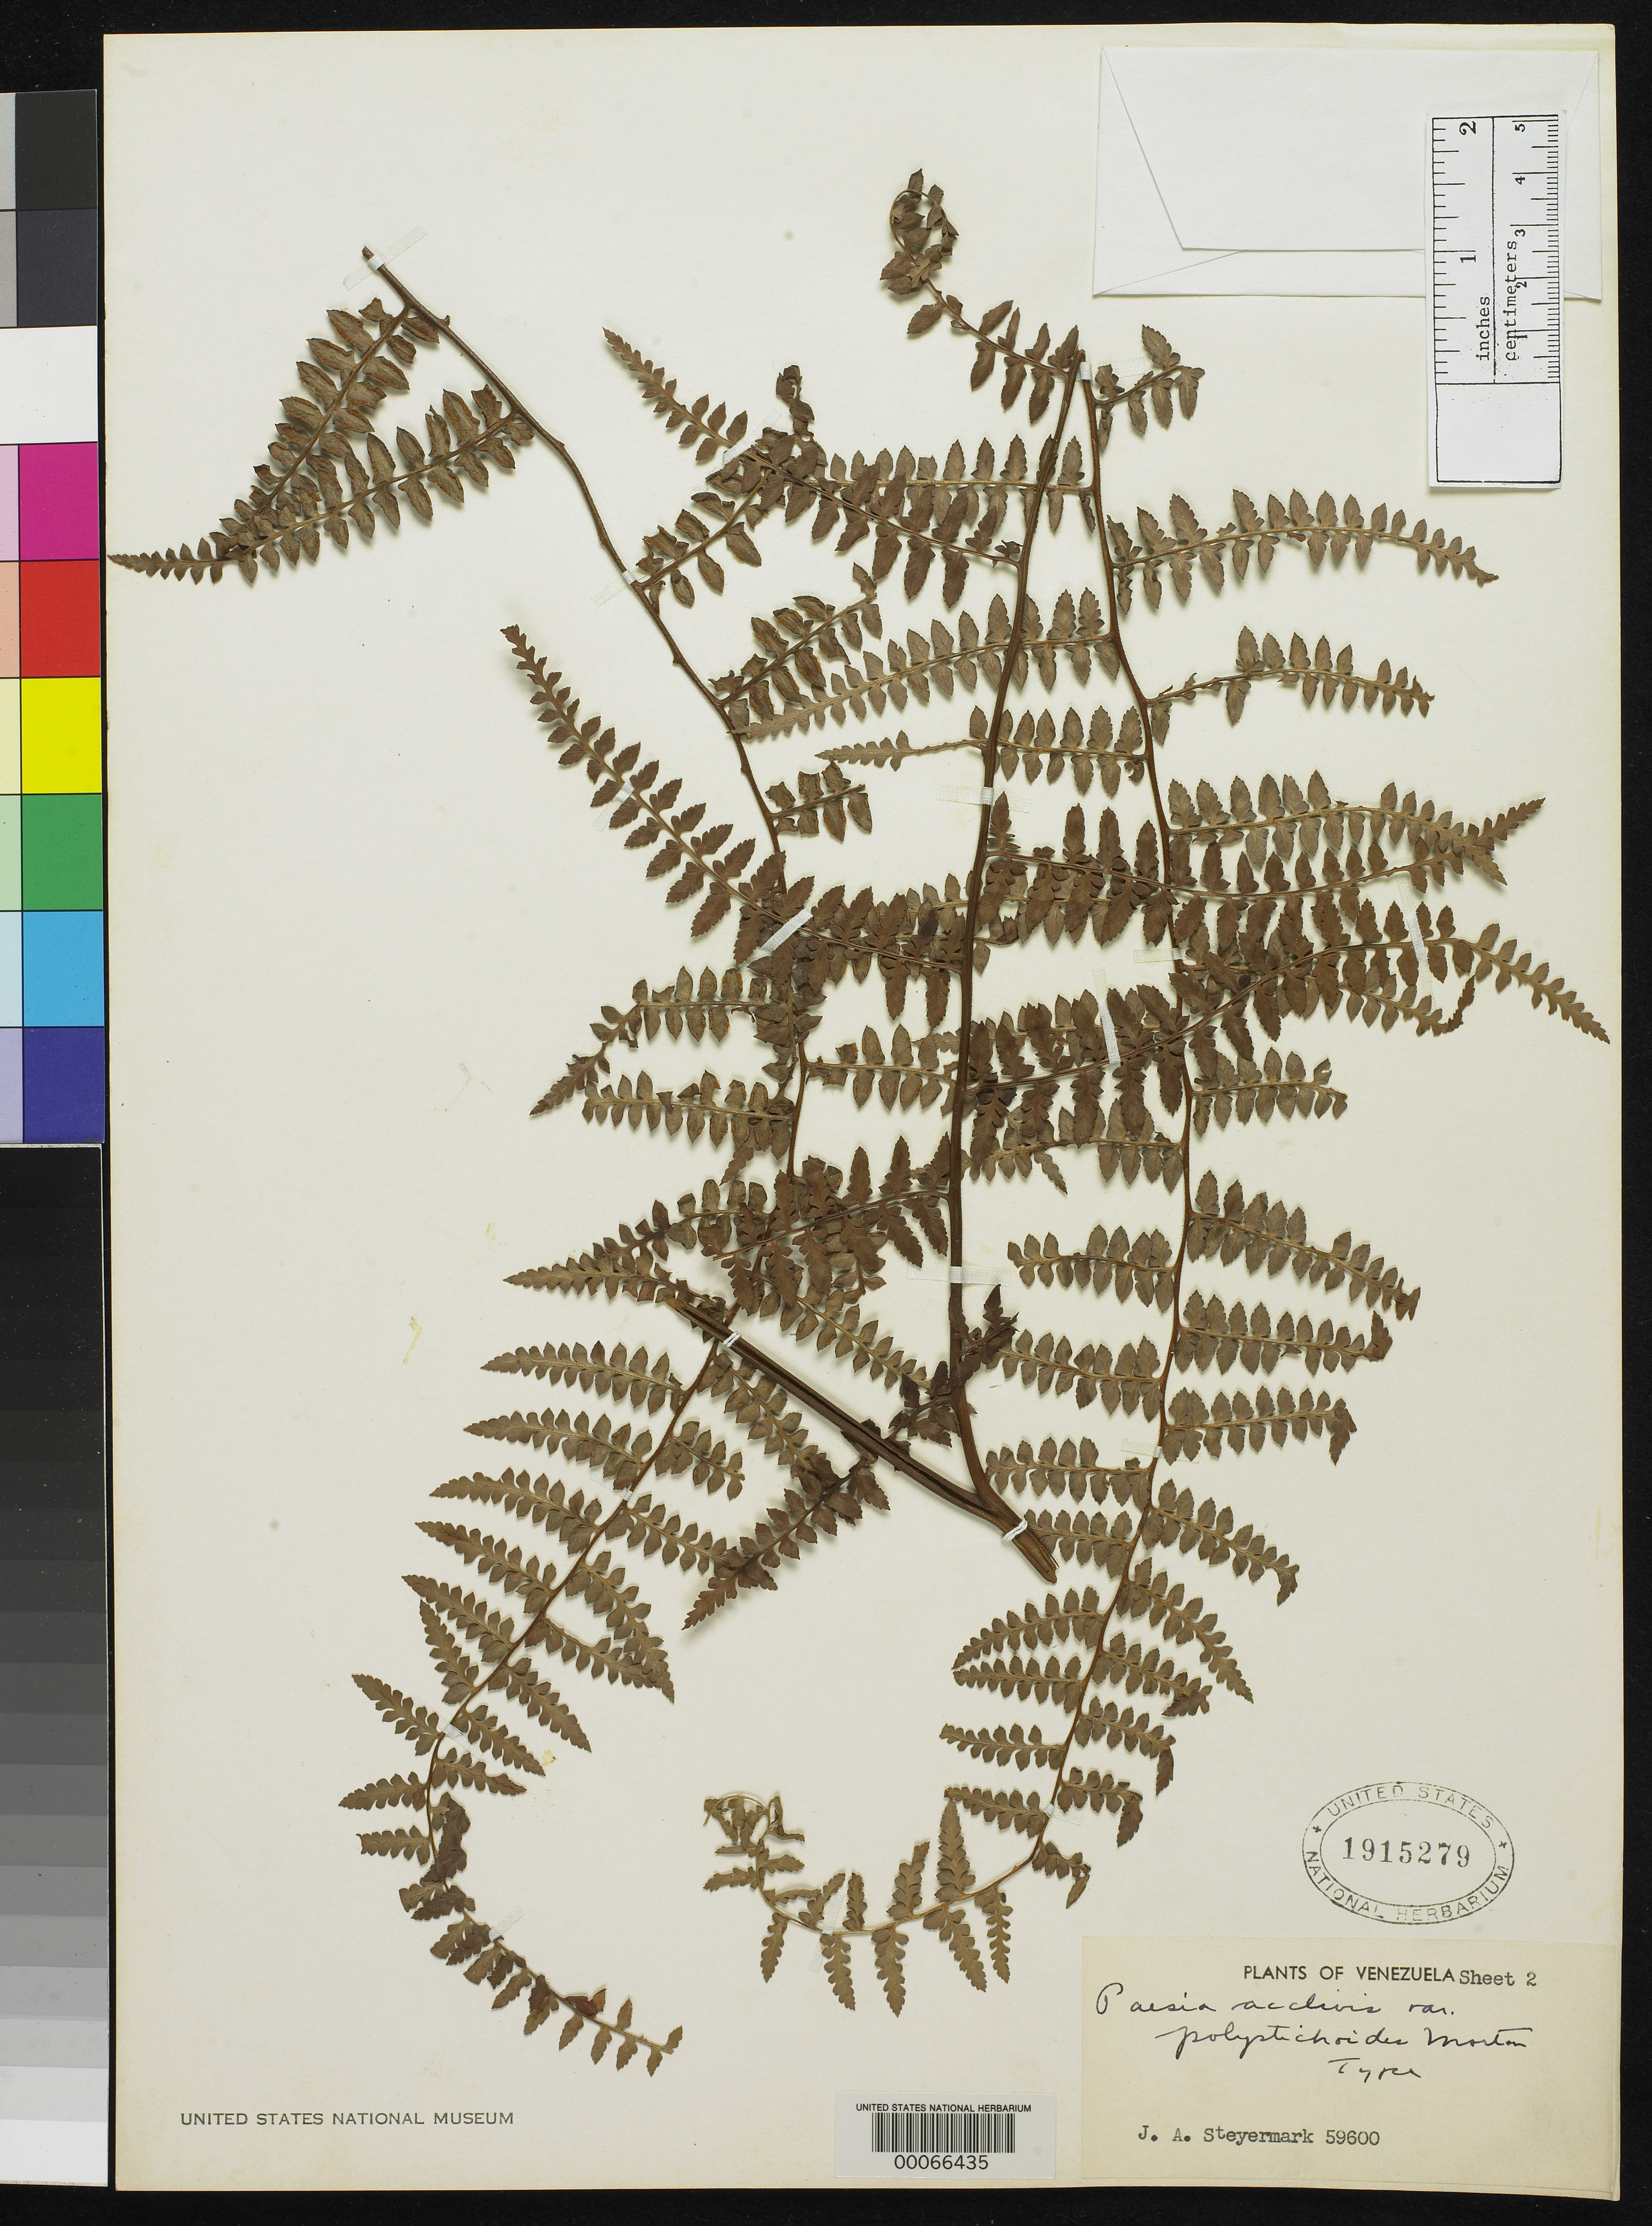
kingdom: Plantae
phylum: Tracheophyta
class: Polypodiopsida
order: Polypodiales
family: Dennstaedtiaceae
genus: Paesia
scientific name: Paesia acclivis var. polystichoides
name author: C.V. Morton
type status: Holotype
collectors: J. Steyermark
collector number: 59600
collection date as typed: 30 Oct 1944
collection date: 1944-10-30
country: Venezuela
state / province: Bolivar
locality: Ptari-tepui, base & on main south facing high sandstone bluffs.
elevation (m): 2400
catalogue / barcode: US 1915279